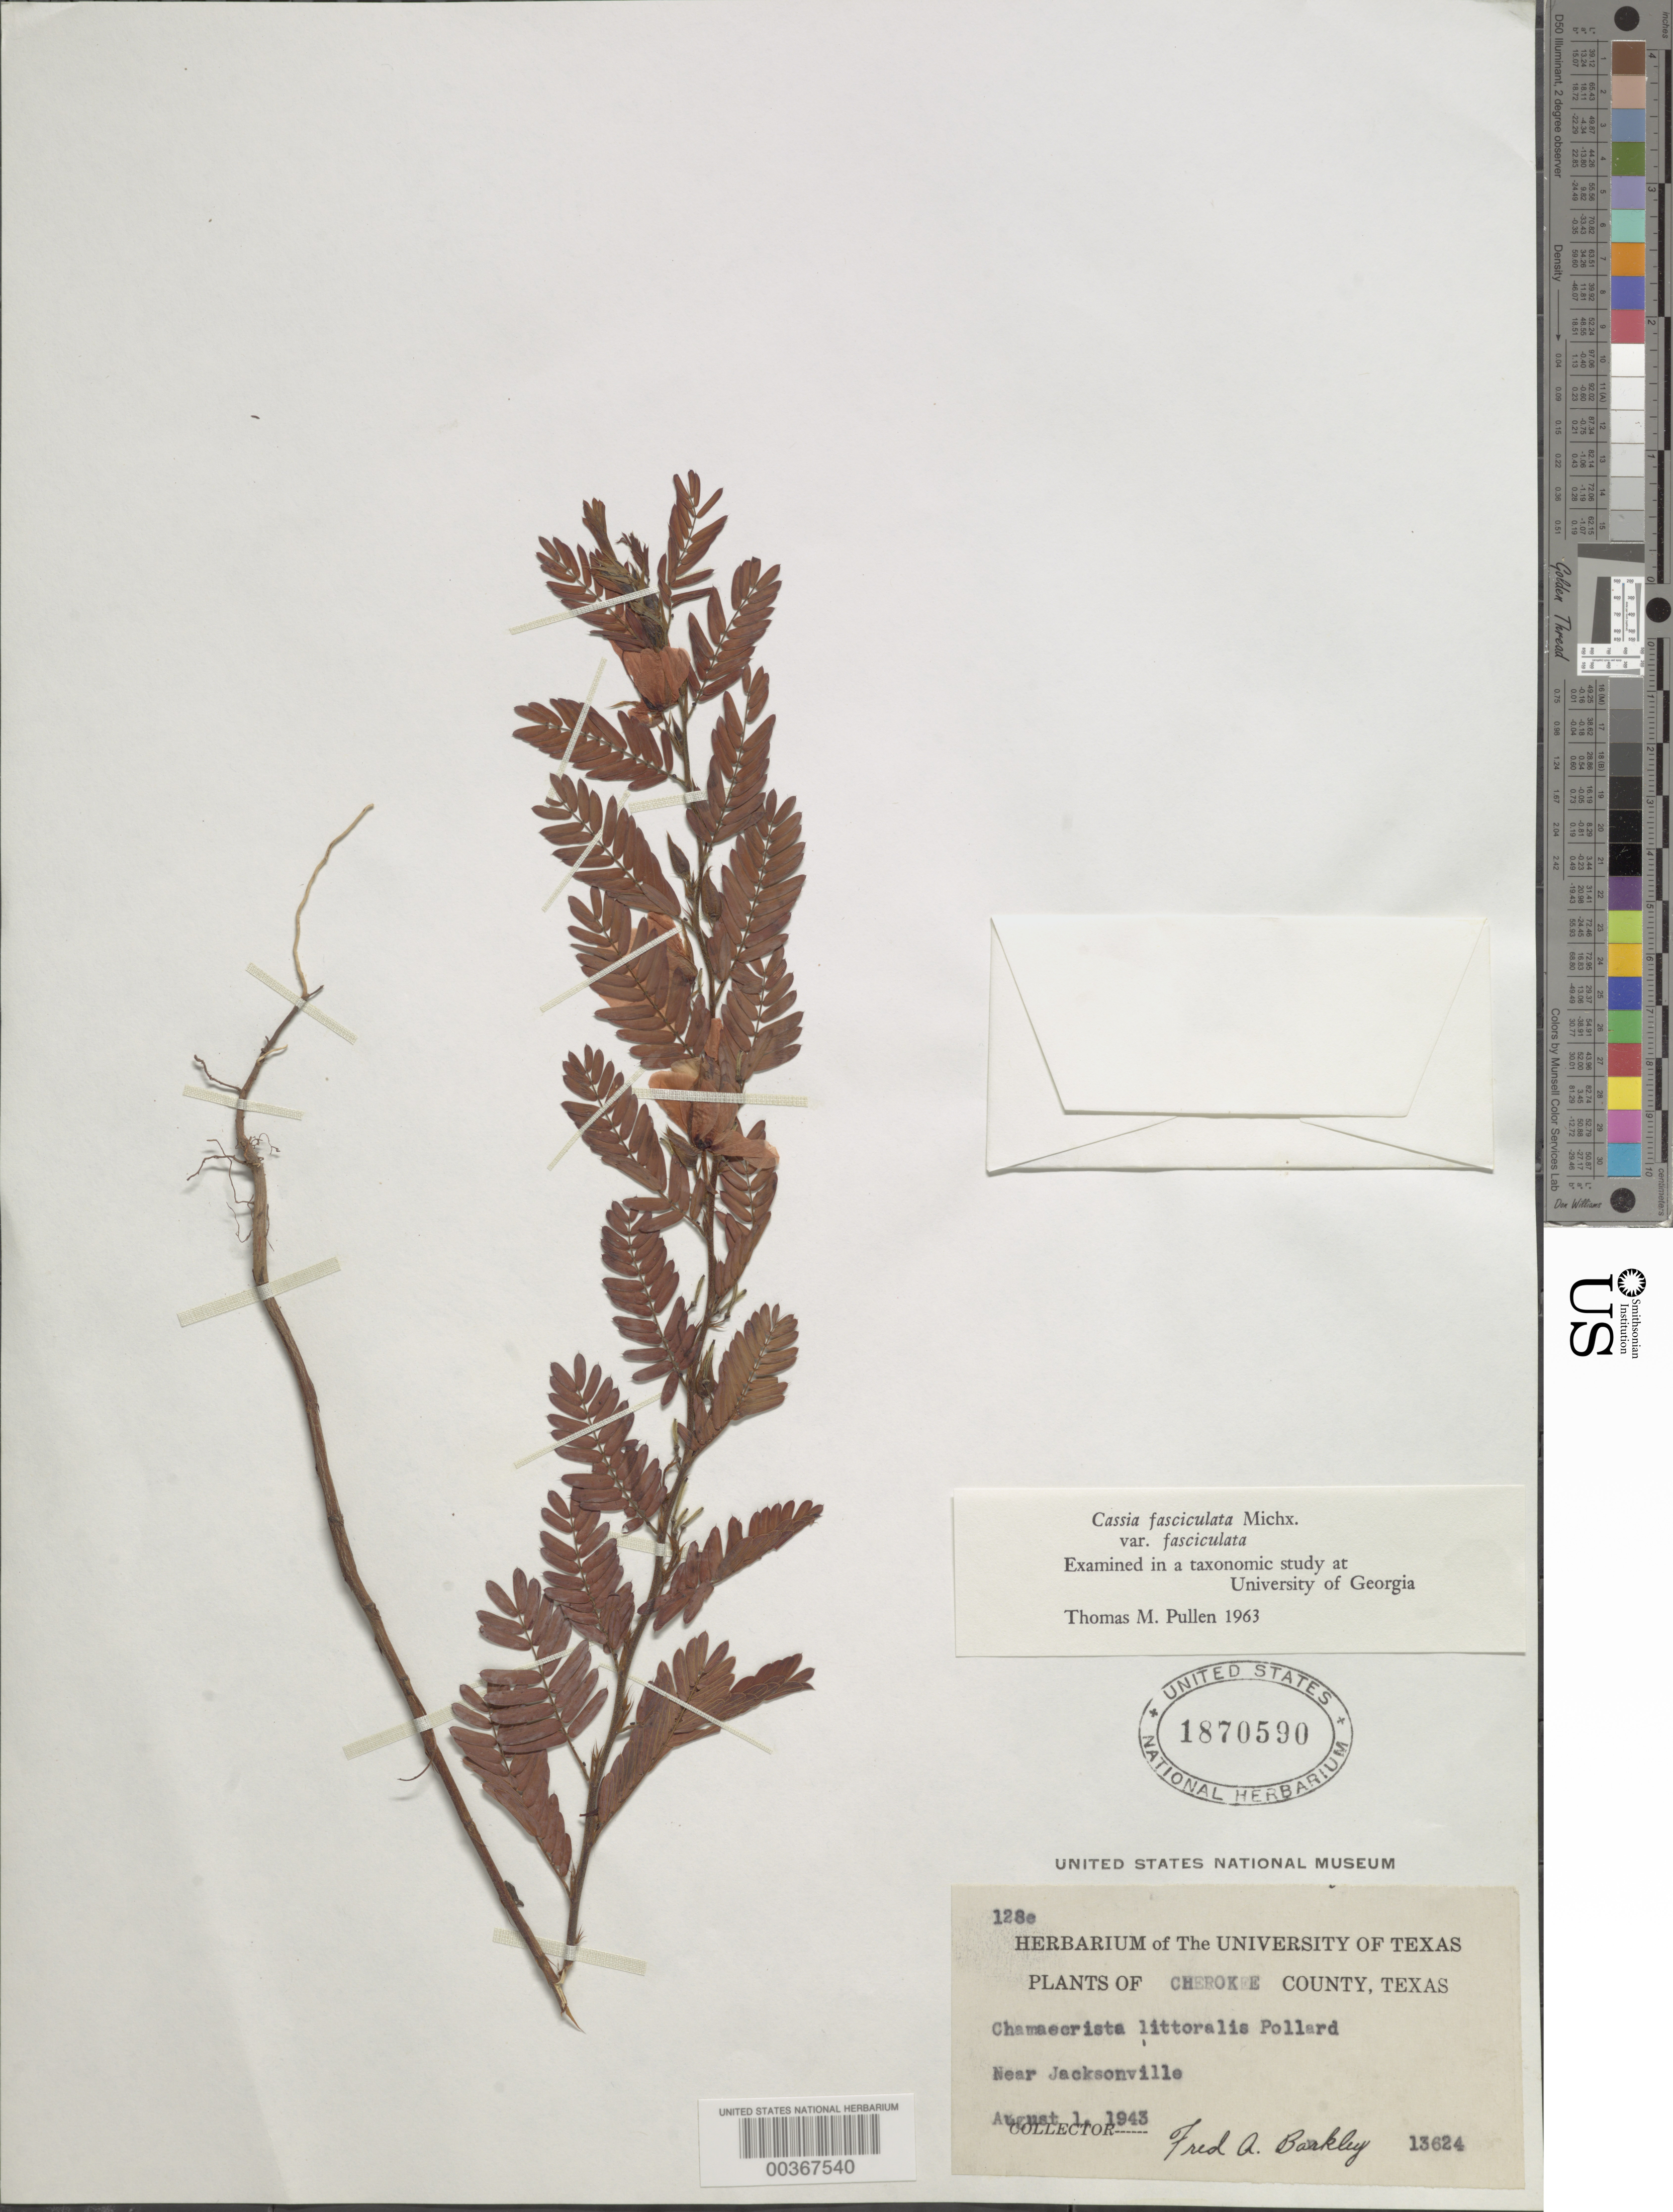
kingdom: Plantae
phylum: Tracheophyta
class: Magnoliopsida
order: Fabales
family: Fabaceae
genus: Chamaecrista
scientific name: Chamaecrista fasciculata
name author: (Michx.) Greene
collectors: F. A. Barkley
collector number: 13624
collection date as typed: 01 Aug 1943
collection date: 1943-08-01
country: United States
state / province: Texas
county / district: Cherokee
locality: Near jacksonville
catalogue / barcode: US 1870590